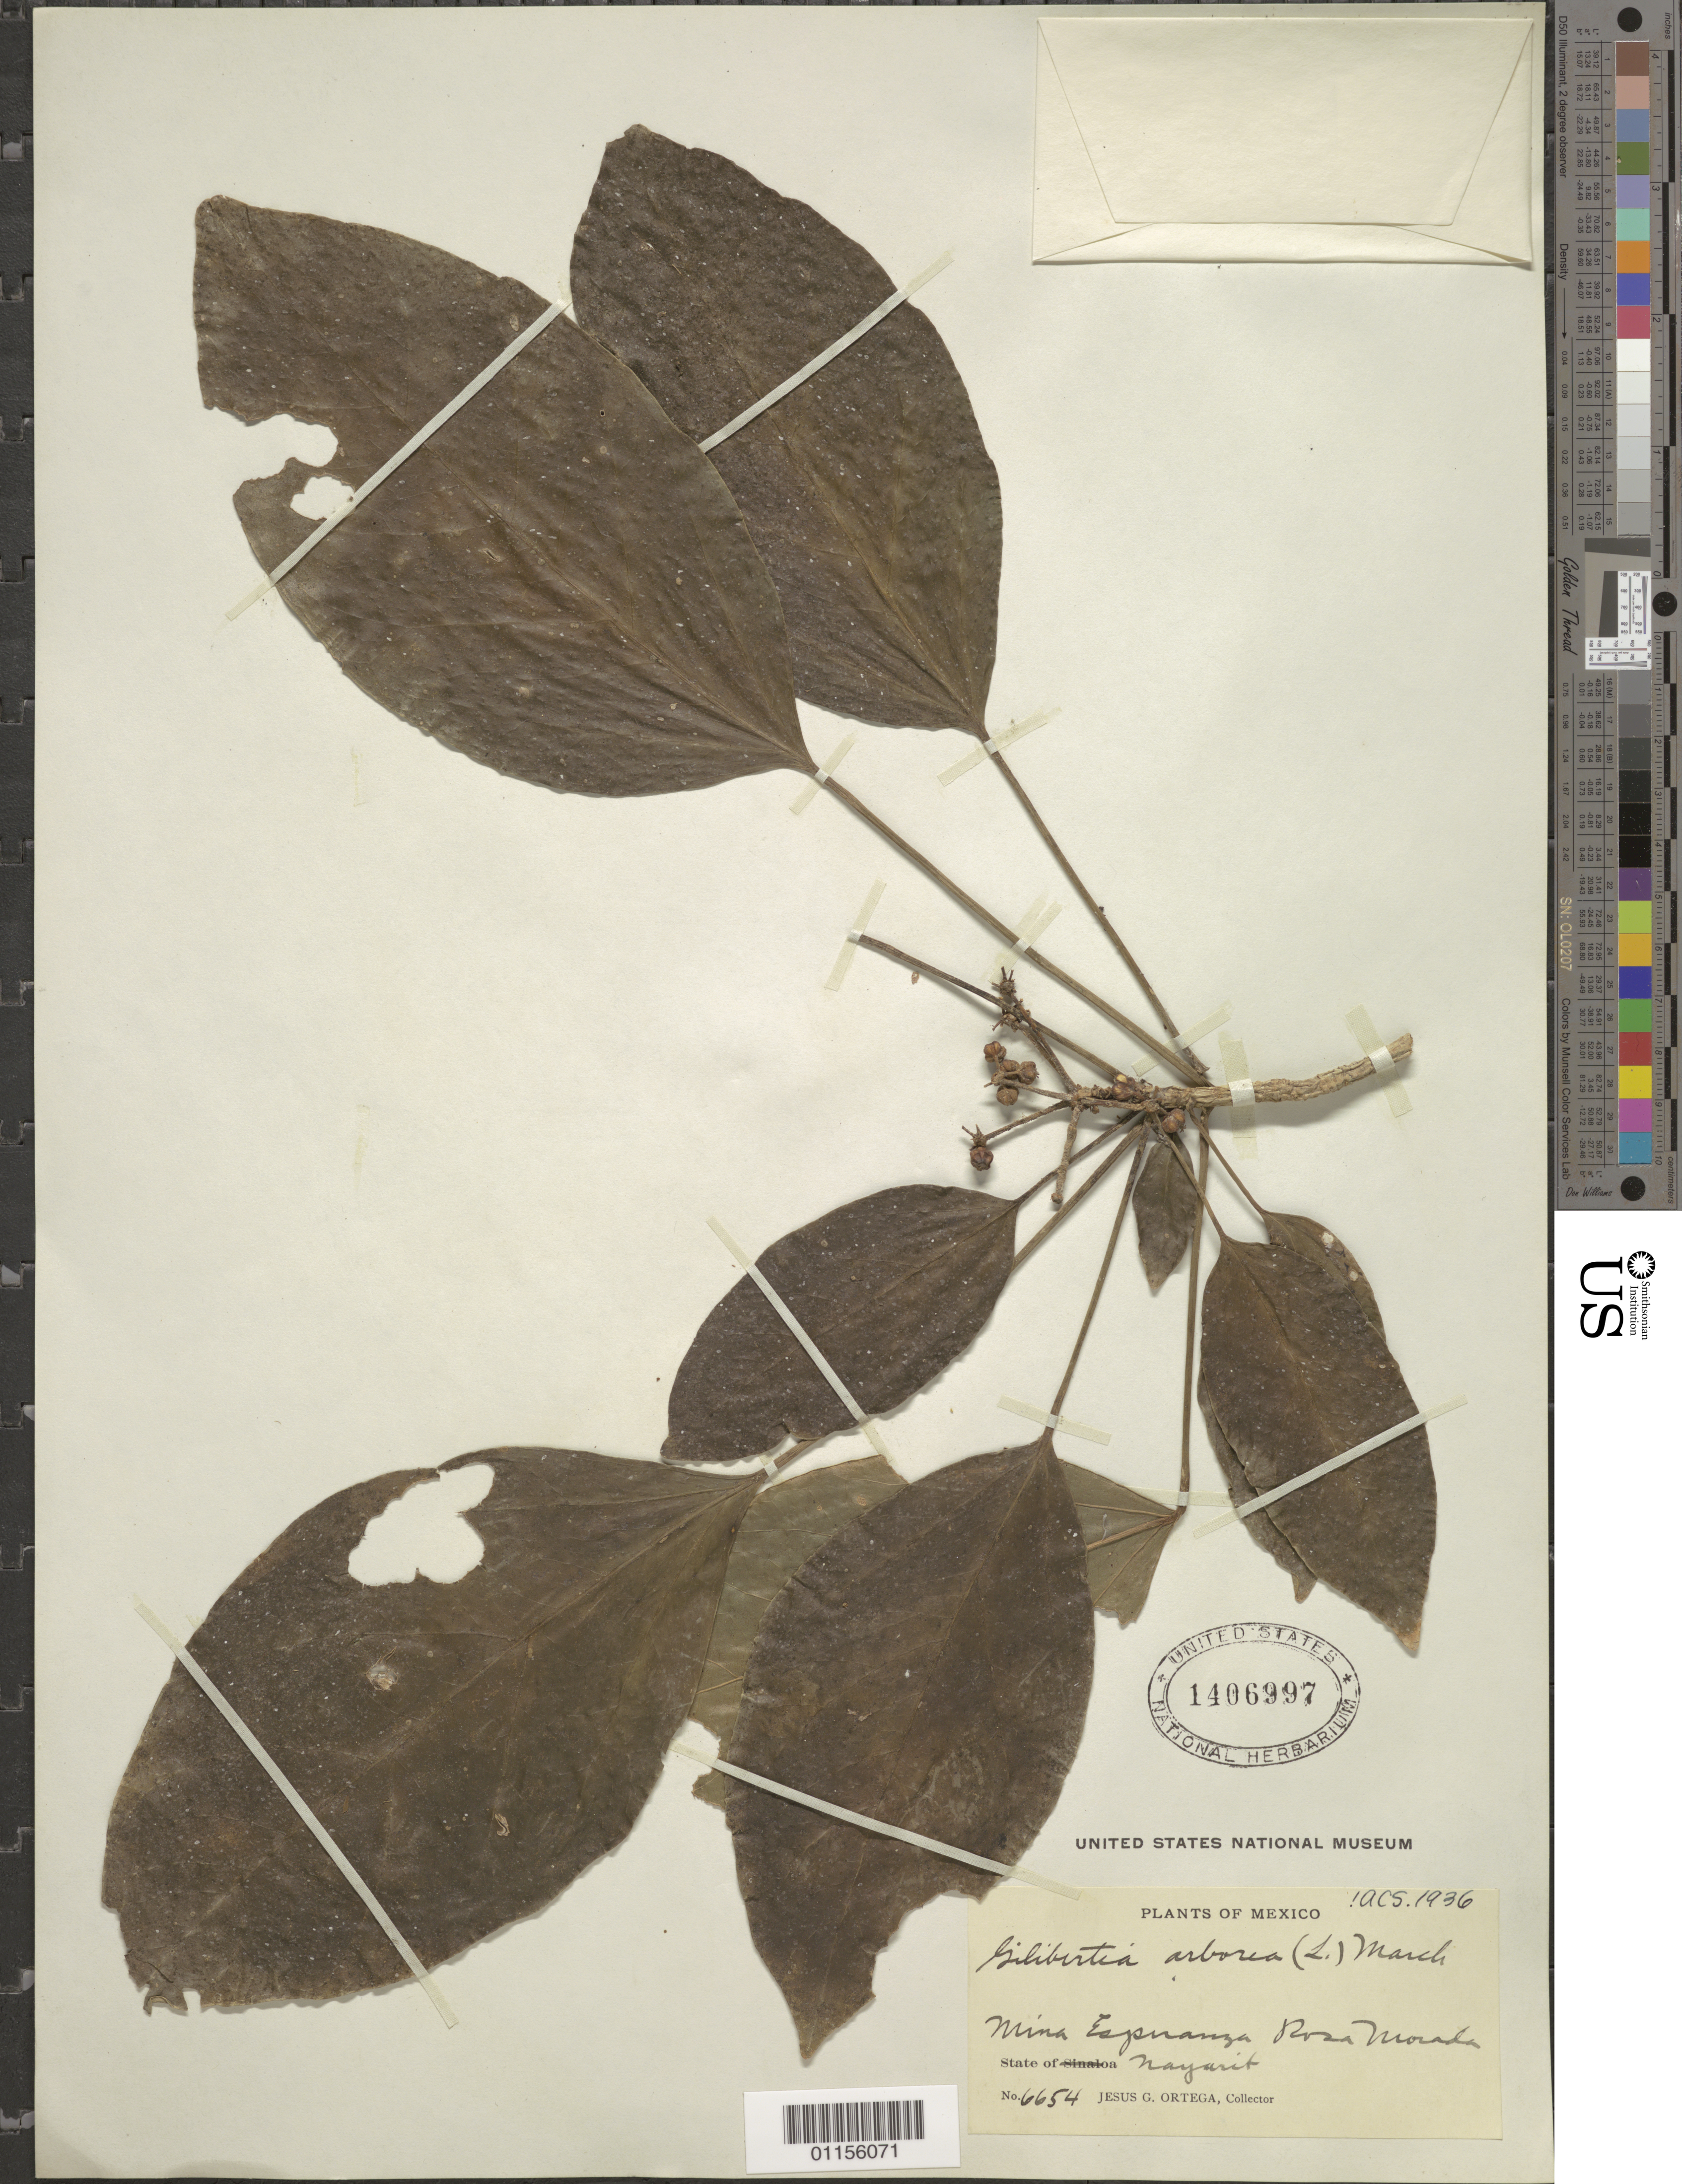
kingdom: Plantae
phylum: Tracheophyta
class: Magnoliopsida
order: Apiales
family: Araliaceae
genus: Dendropanax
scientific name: Dendropanax arboreus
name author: (L.) Decne. & Planch.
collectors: J. Ortega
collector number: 6654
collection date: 1936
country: Mexico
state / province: Nayarit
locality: Mina Esperanza.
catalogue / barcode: US 1406997